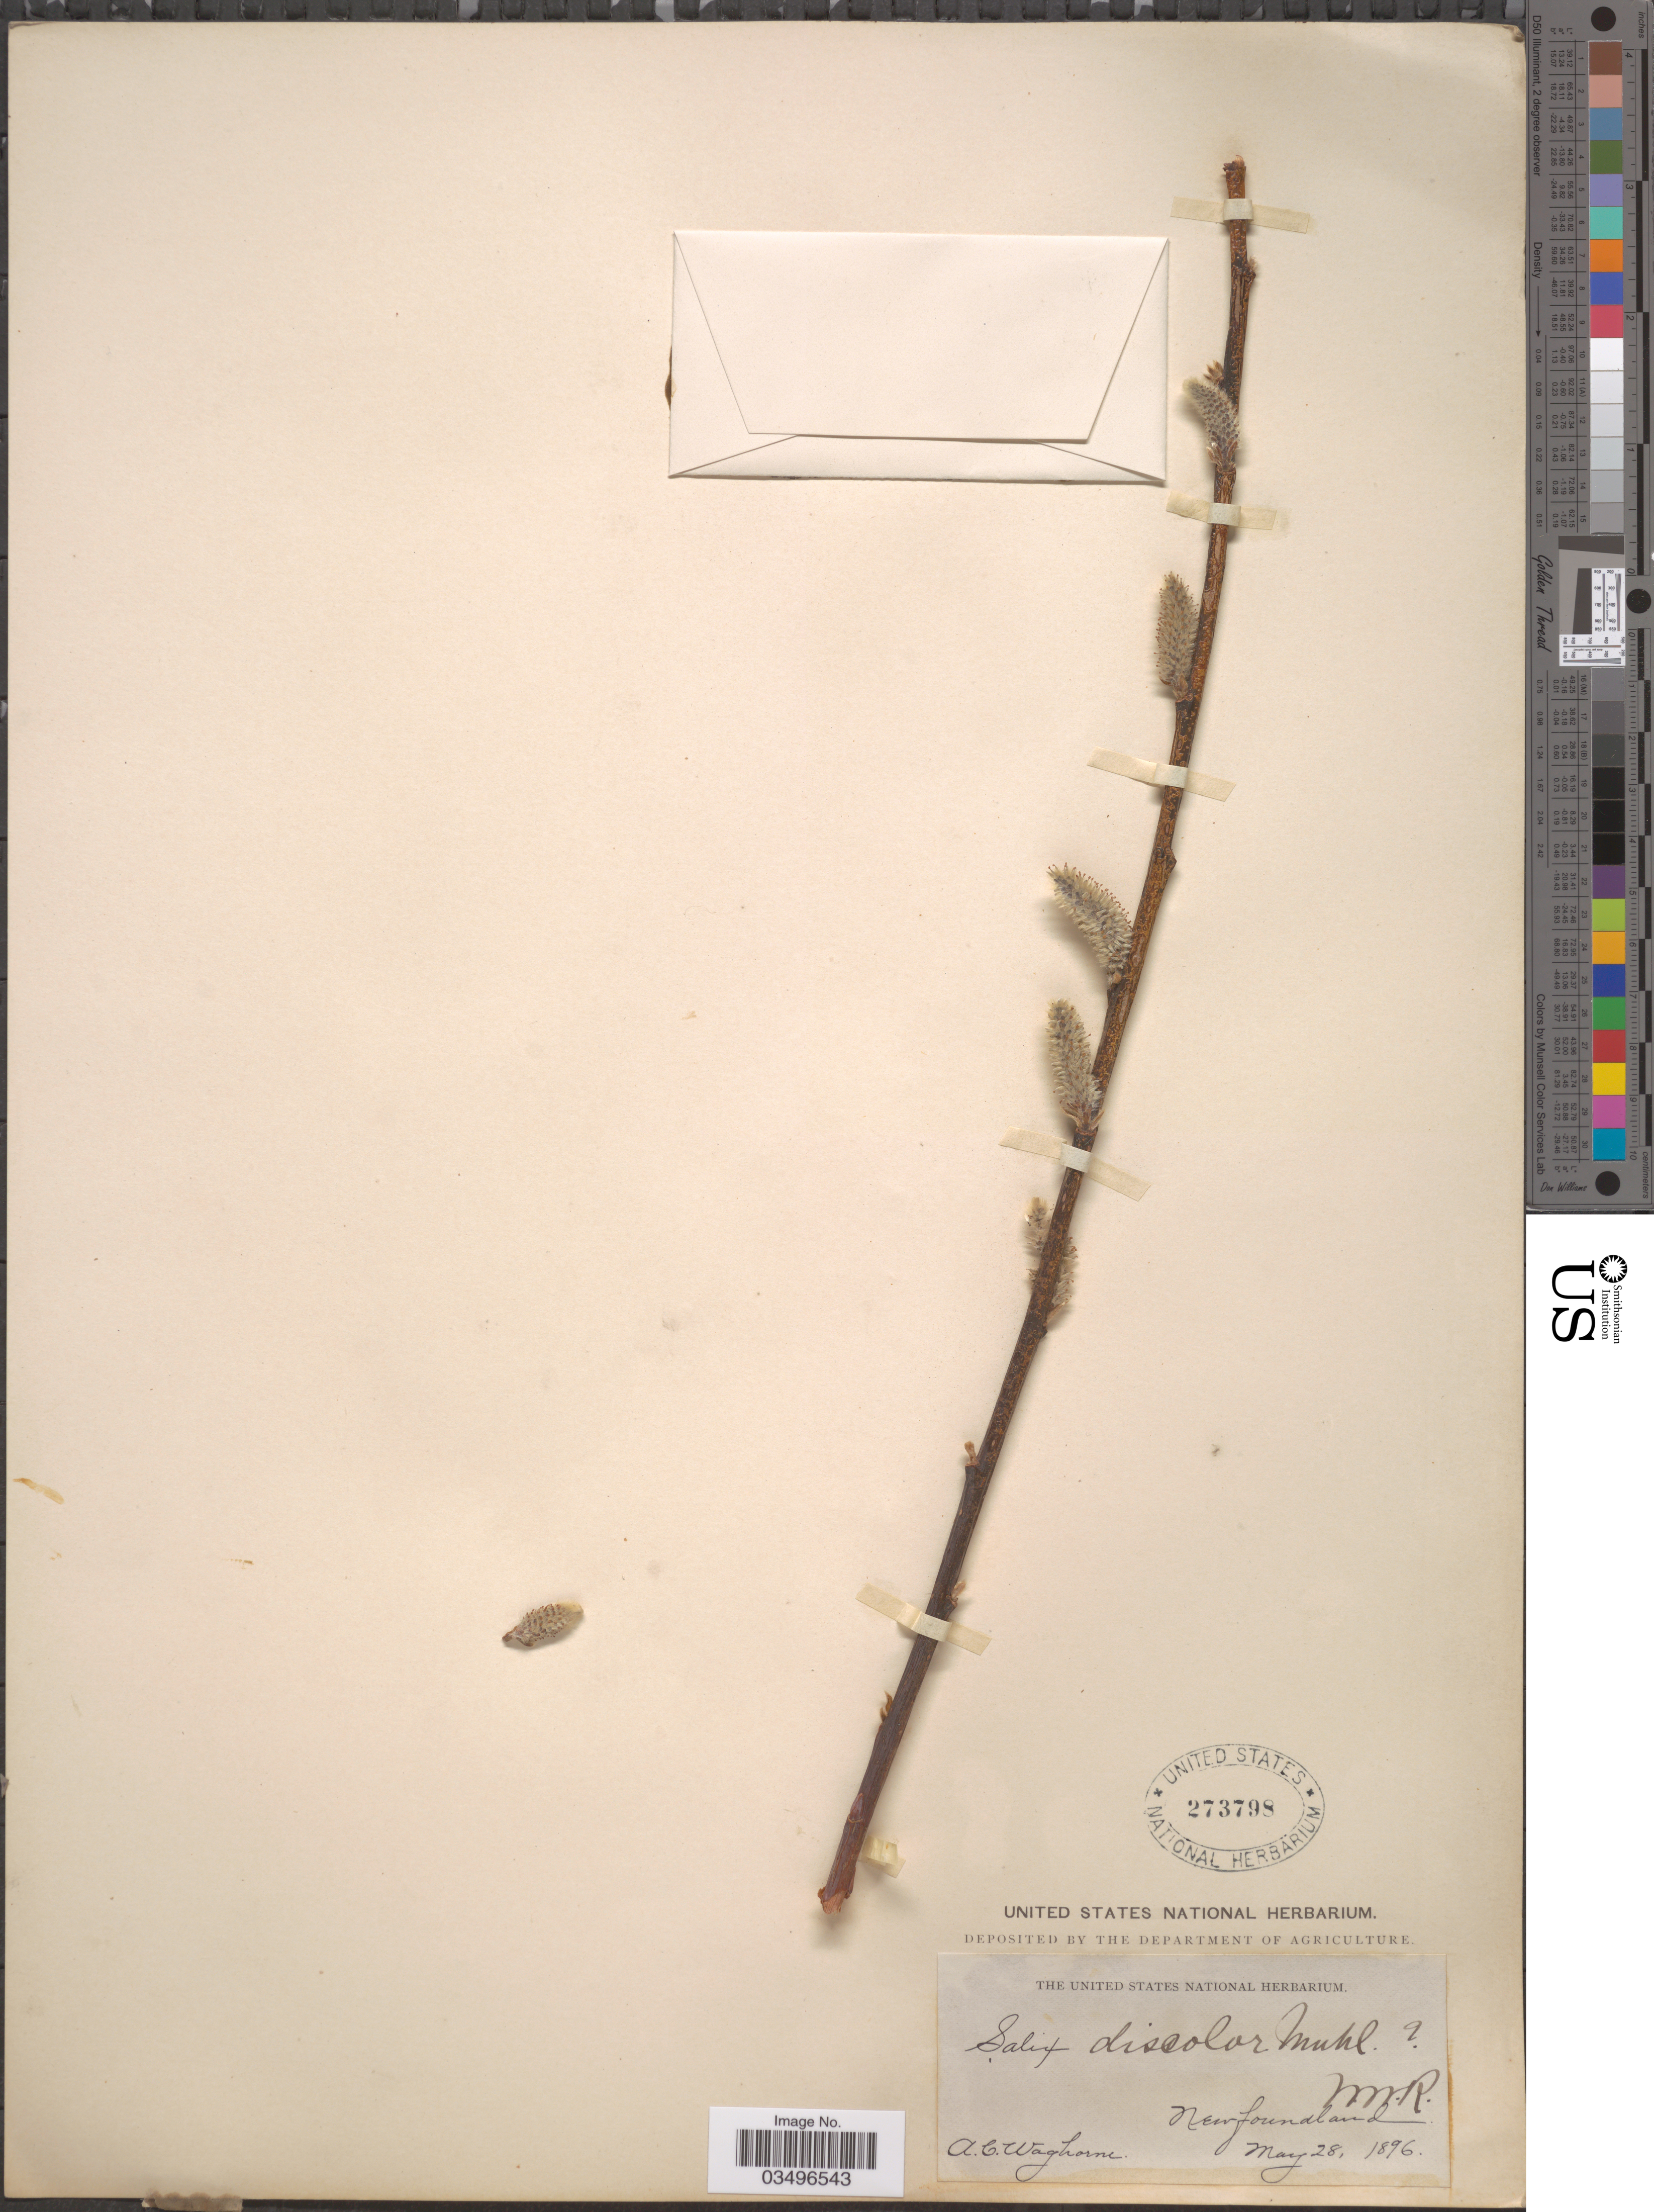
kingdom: Plantae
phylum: Tracheophyta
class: Magnoliopsida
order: Malpighiales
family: Salicaceae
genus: Salix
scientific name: Salix discolor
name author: Muhl.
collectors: A. Waghorne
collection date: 1896-05-28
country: Canada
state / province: Newfoundland and Labrador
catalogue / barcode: US 273798